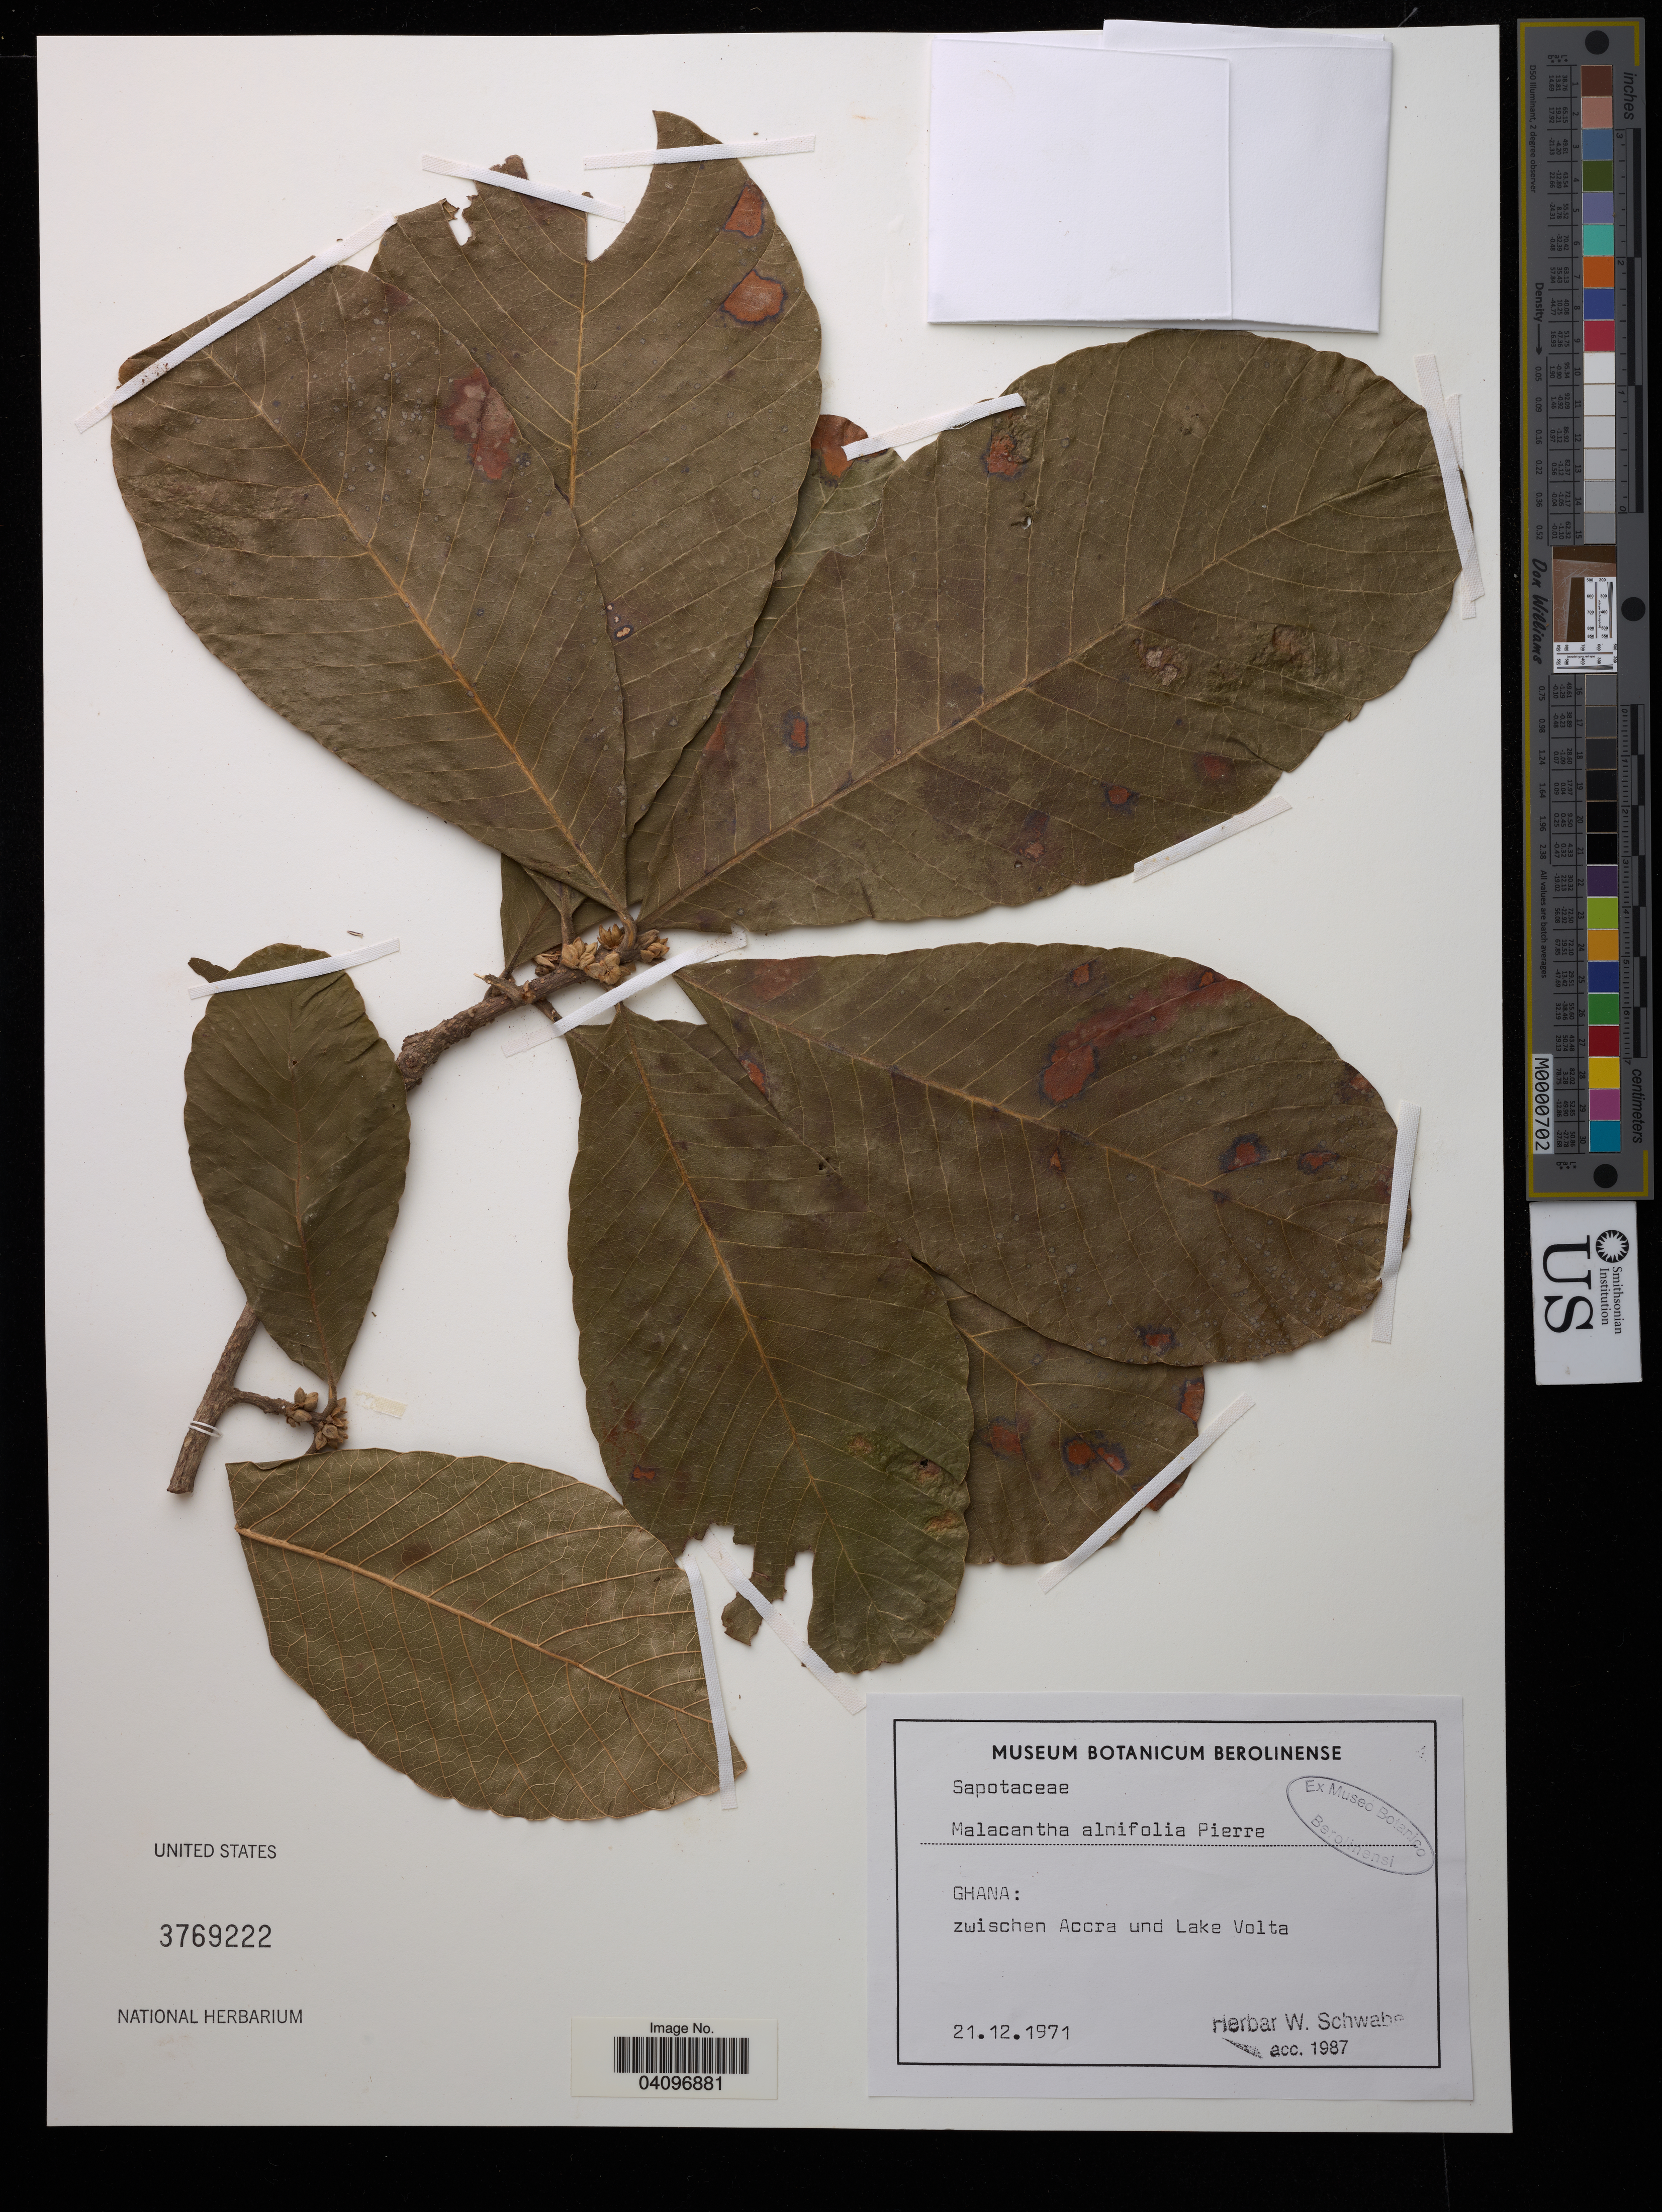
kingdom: Plantae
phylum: Tracheophyta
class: Magnoliopsida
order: Ericales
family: Sapotaceae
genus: Malacantha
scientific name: Malacantha alnifolia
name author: (Baker) Pierre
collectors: W. Schwabe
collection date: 1971-12-21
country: Ghana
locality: Zwischen Accra und Lake Volta.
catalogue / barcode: US 3769222